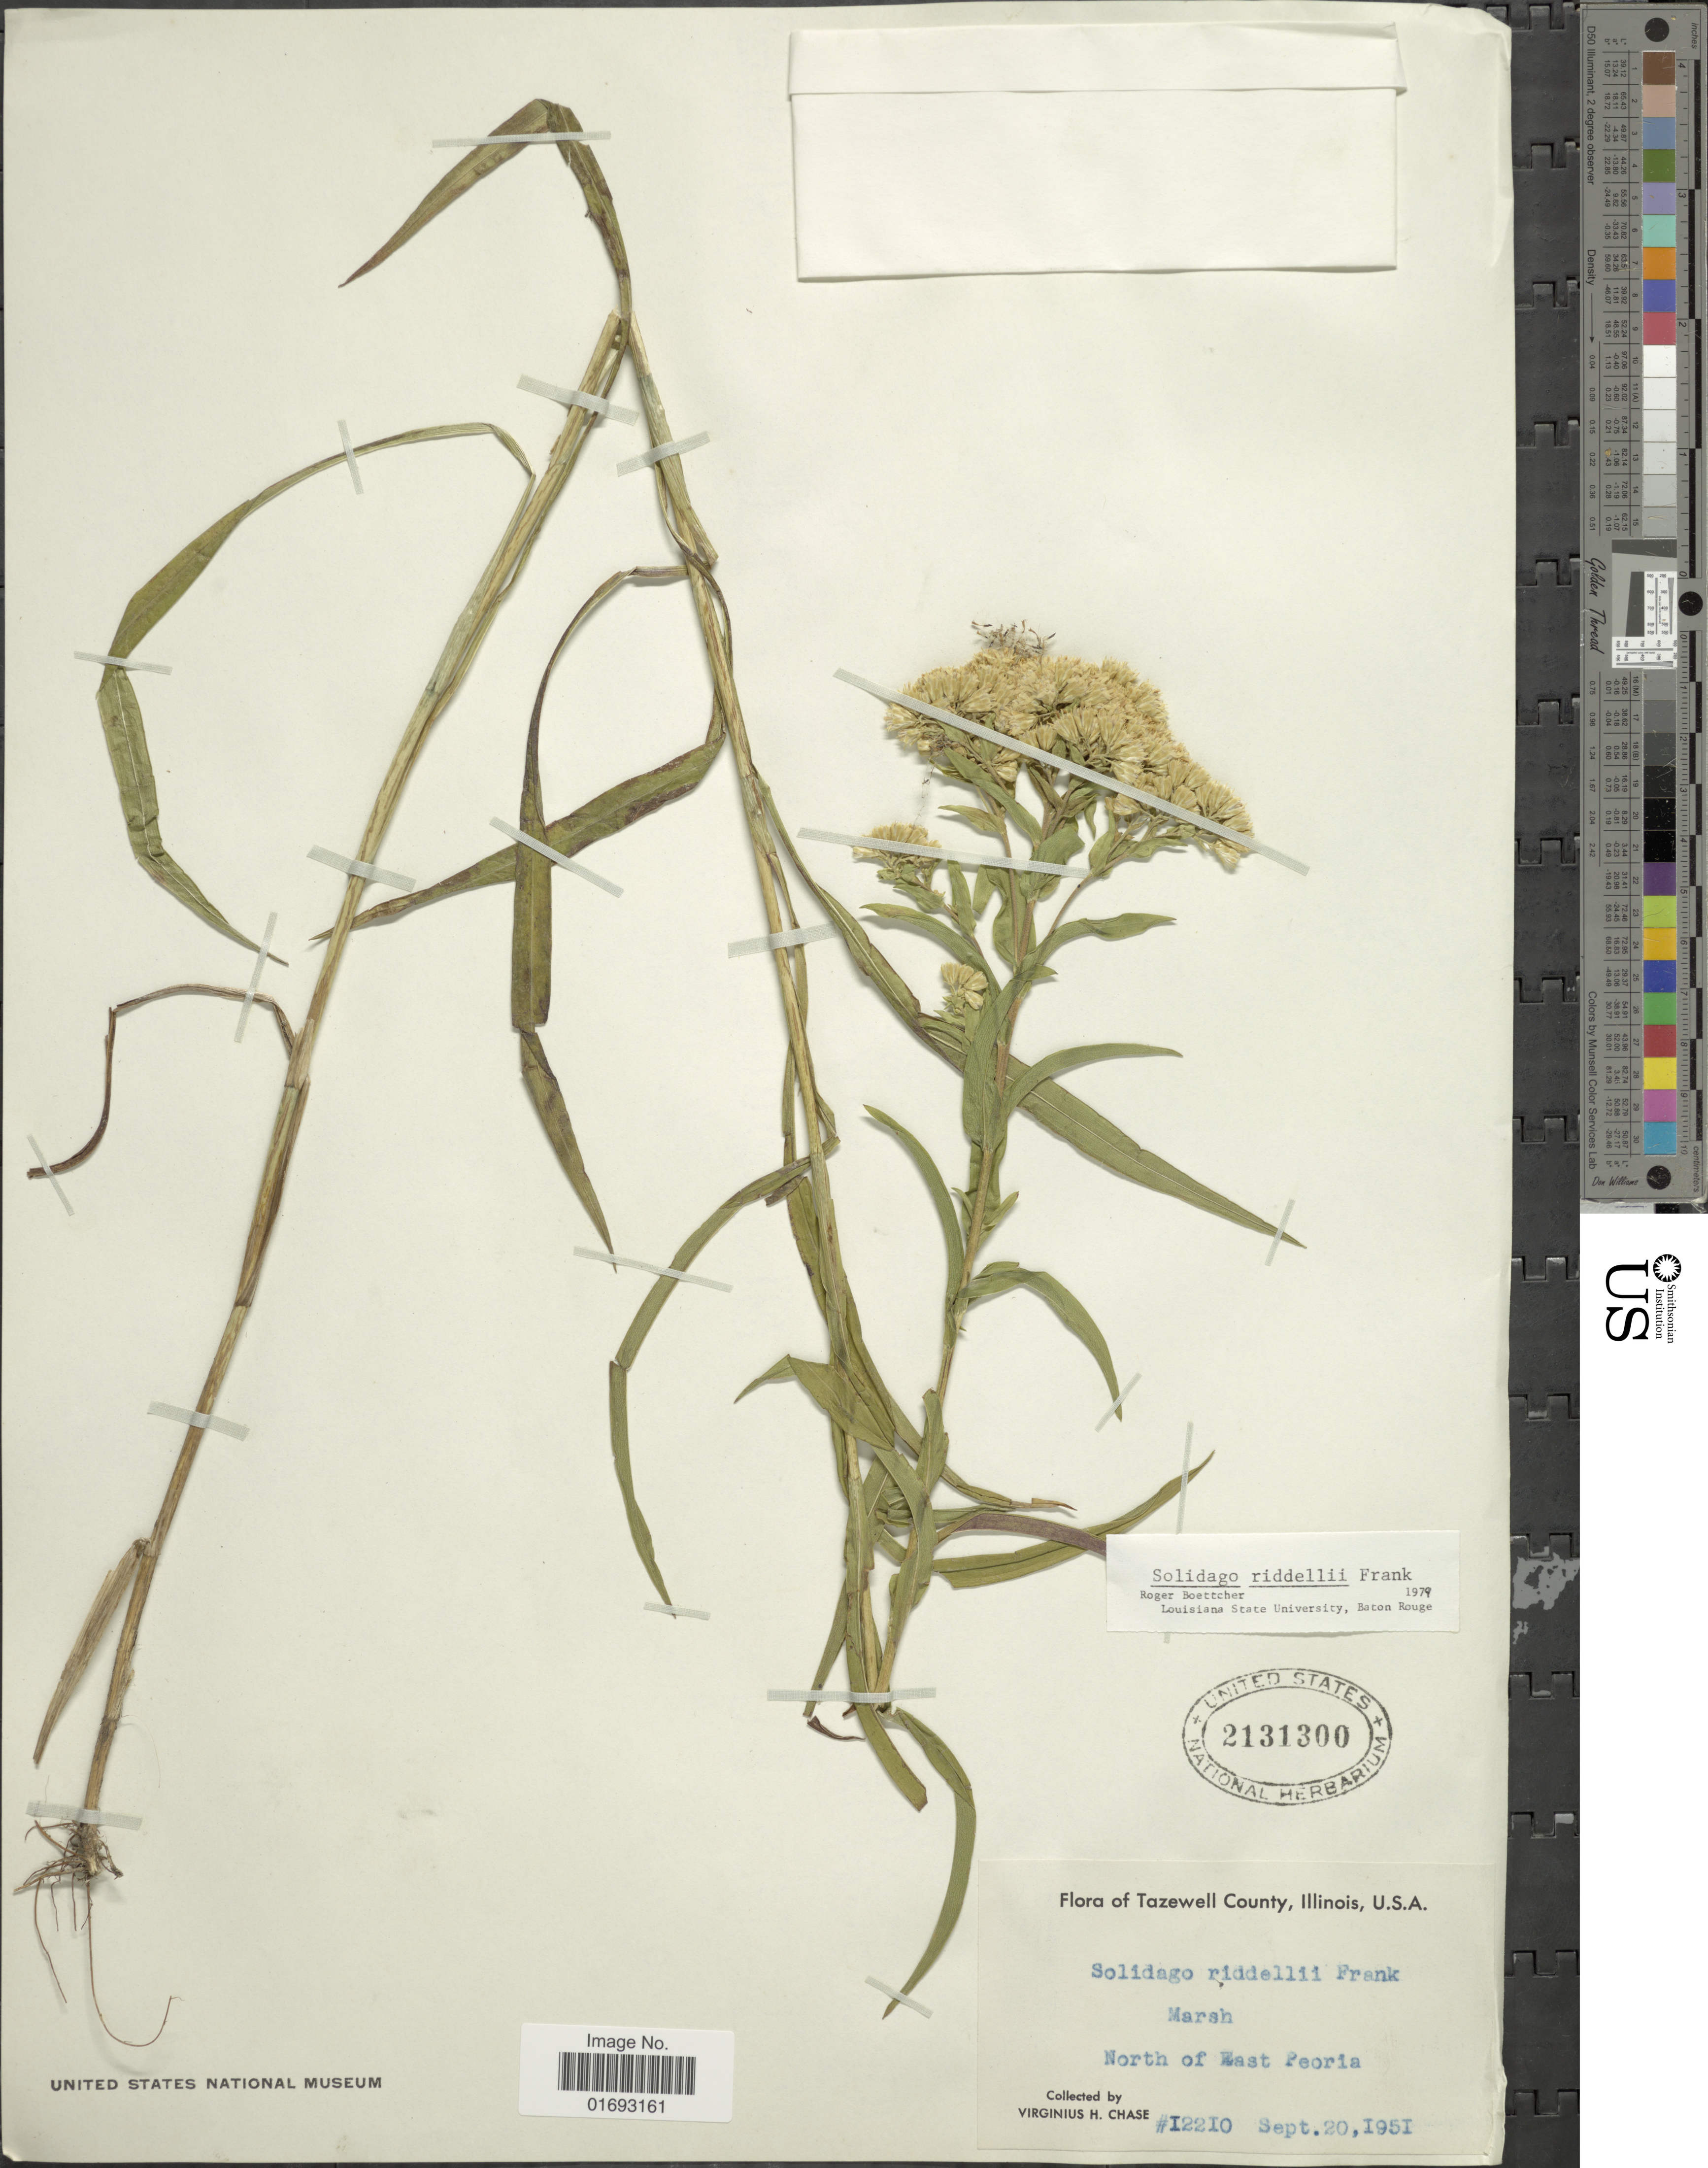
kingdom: Plantae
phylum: Tracheophyta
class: Magnoliopsida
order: Asterales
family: Asteraceae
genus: Oligoneuron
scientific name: Oligoneuron riddellii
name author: (Frank) Rydb.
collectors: V. H. Chase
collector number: I2210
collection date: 1951-09-20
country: United States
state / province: Illinois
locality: Tazewell County, North of East Peoria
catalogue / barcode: US 2131300